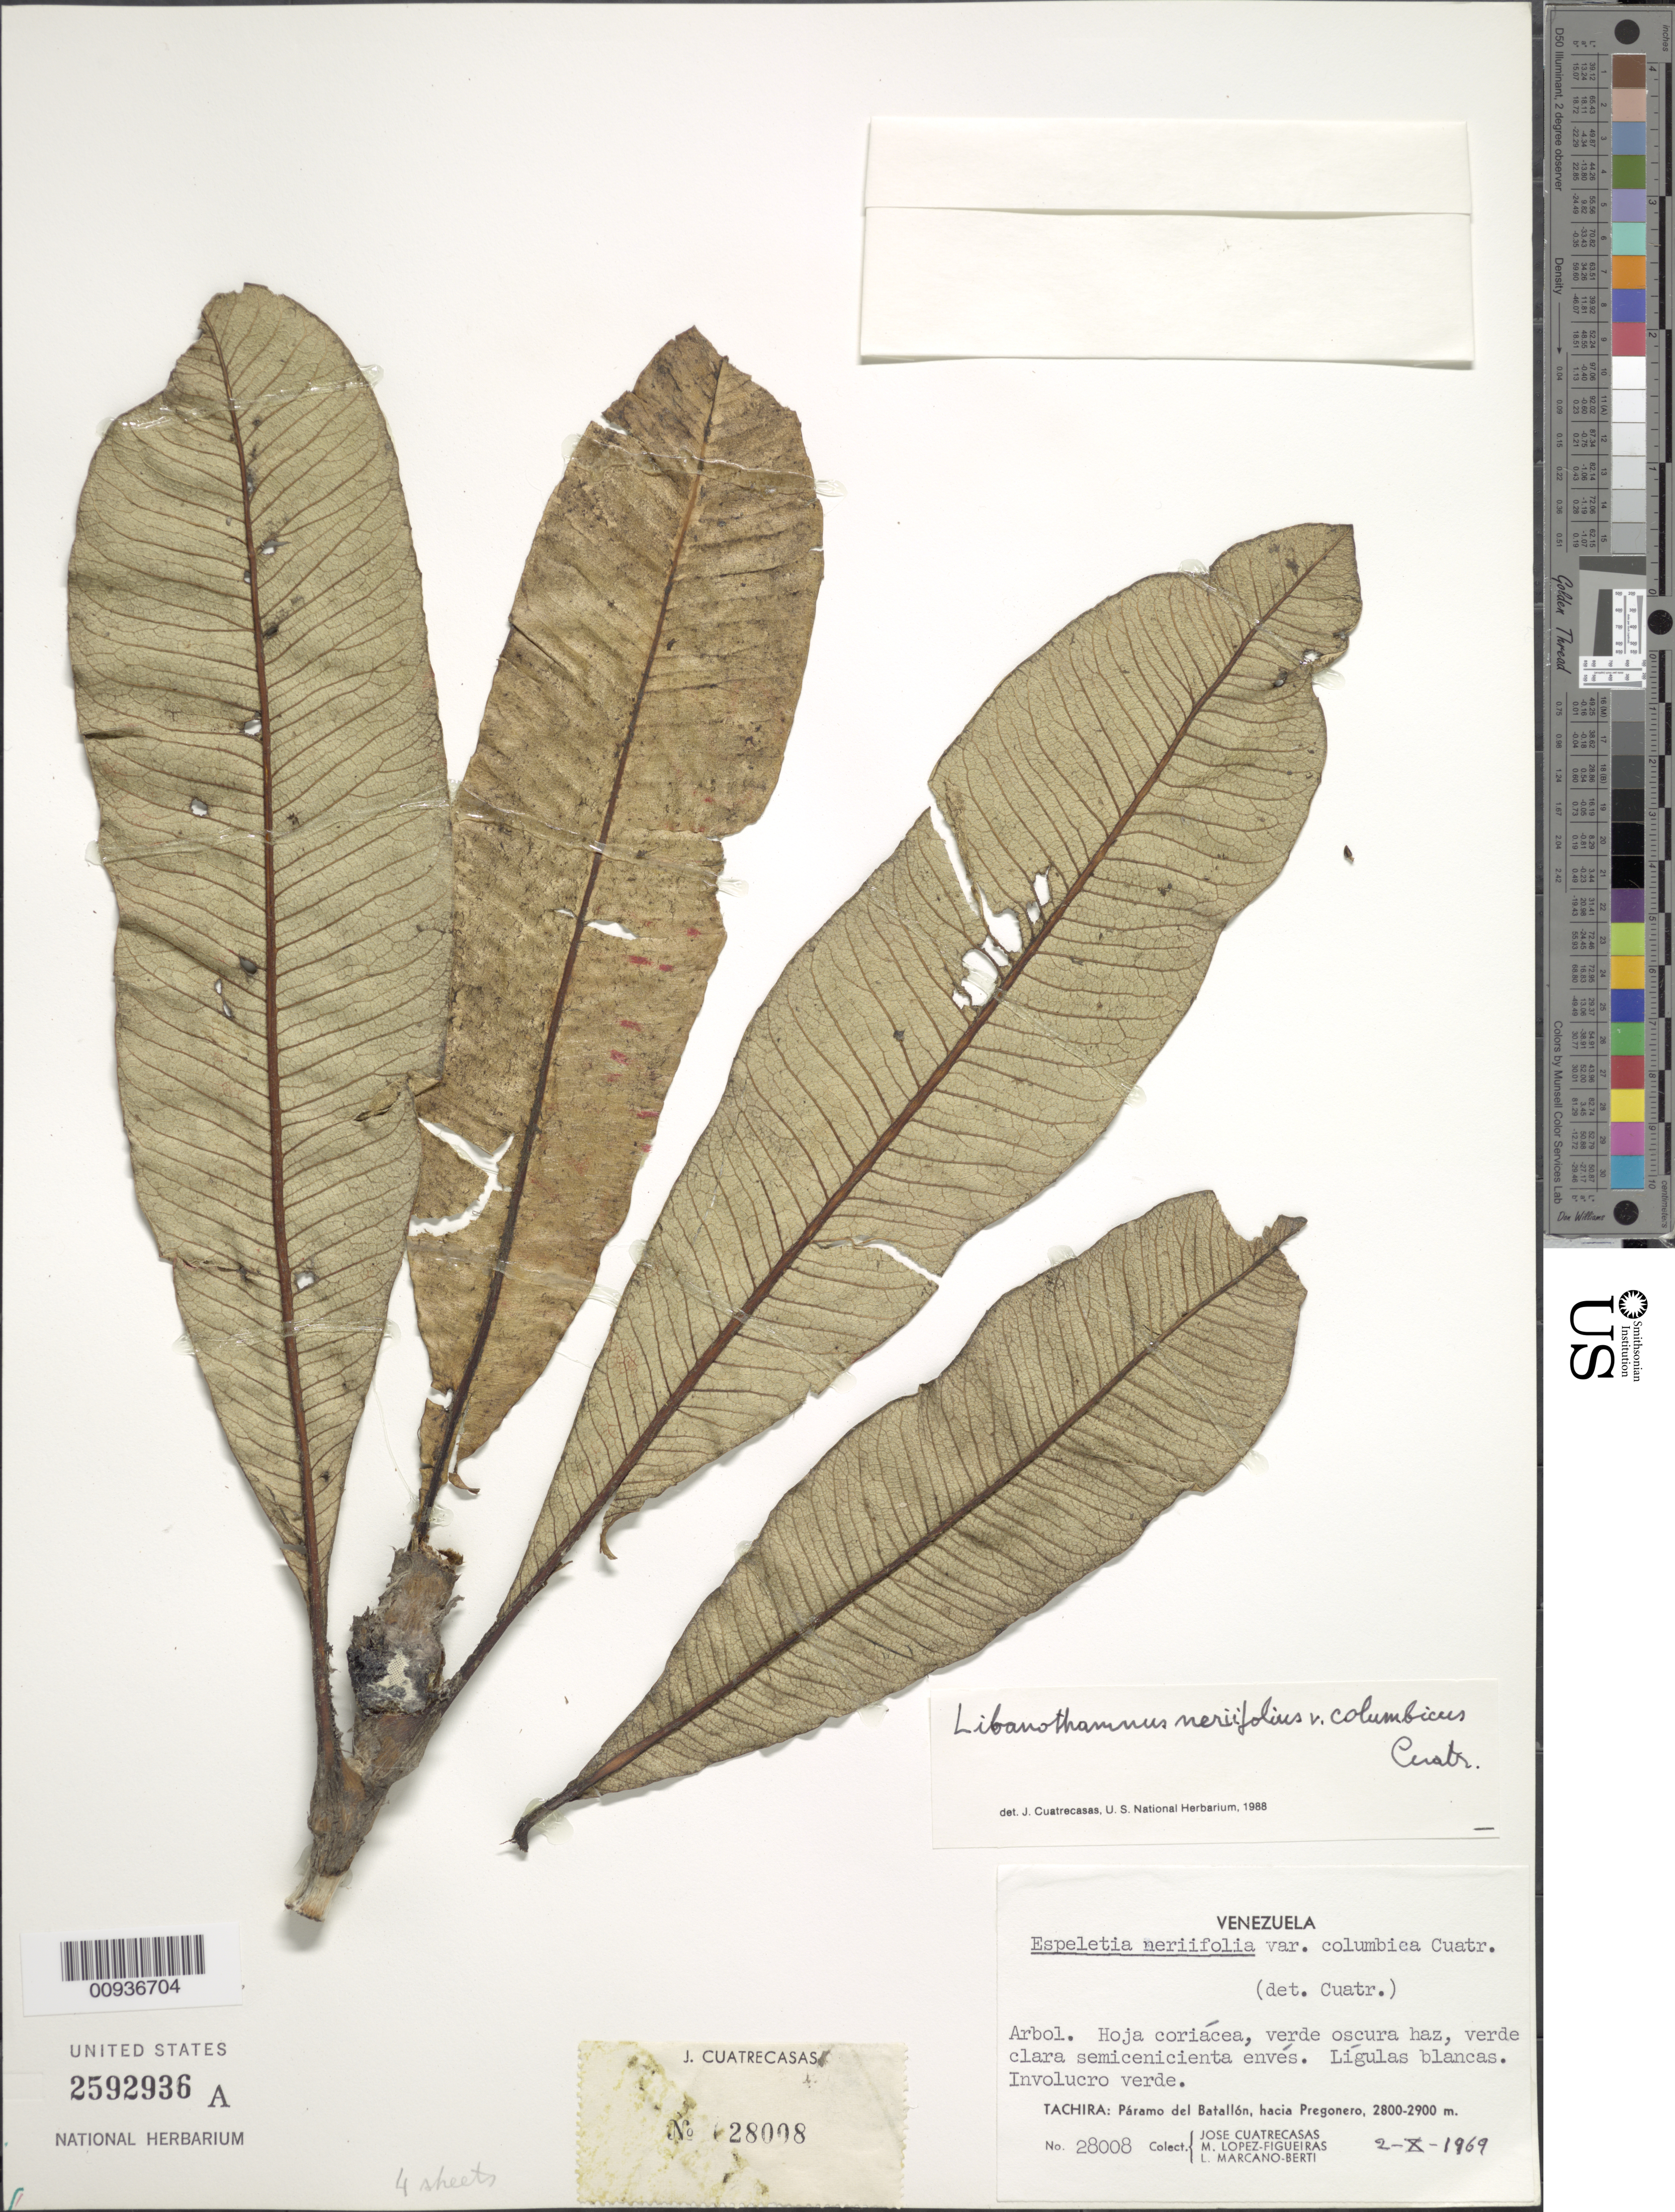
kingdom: Plantae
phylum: Tracheophyta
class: Magnoliopsida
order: Asterales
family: Asteraceae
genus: Libanothamnus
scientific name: Libanothamnus neriifolius var. columbicus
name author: (Cuatrec.) Cuatrec.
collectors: J. Cuatrecasas, M. López Figueiras & L. Marcano-Berti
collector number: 28008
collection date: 1969-10-02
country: Venezuela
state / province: Tachira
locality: Paramo del Batallon, hacia Pregonero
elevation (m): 2800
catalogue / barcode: US 2592936A